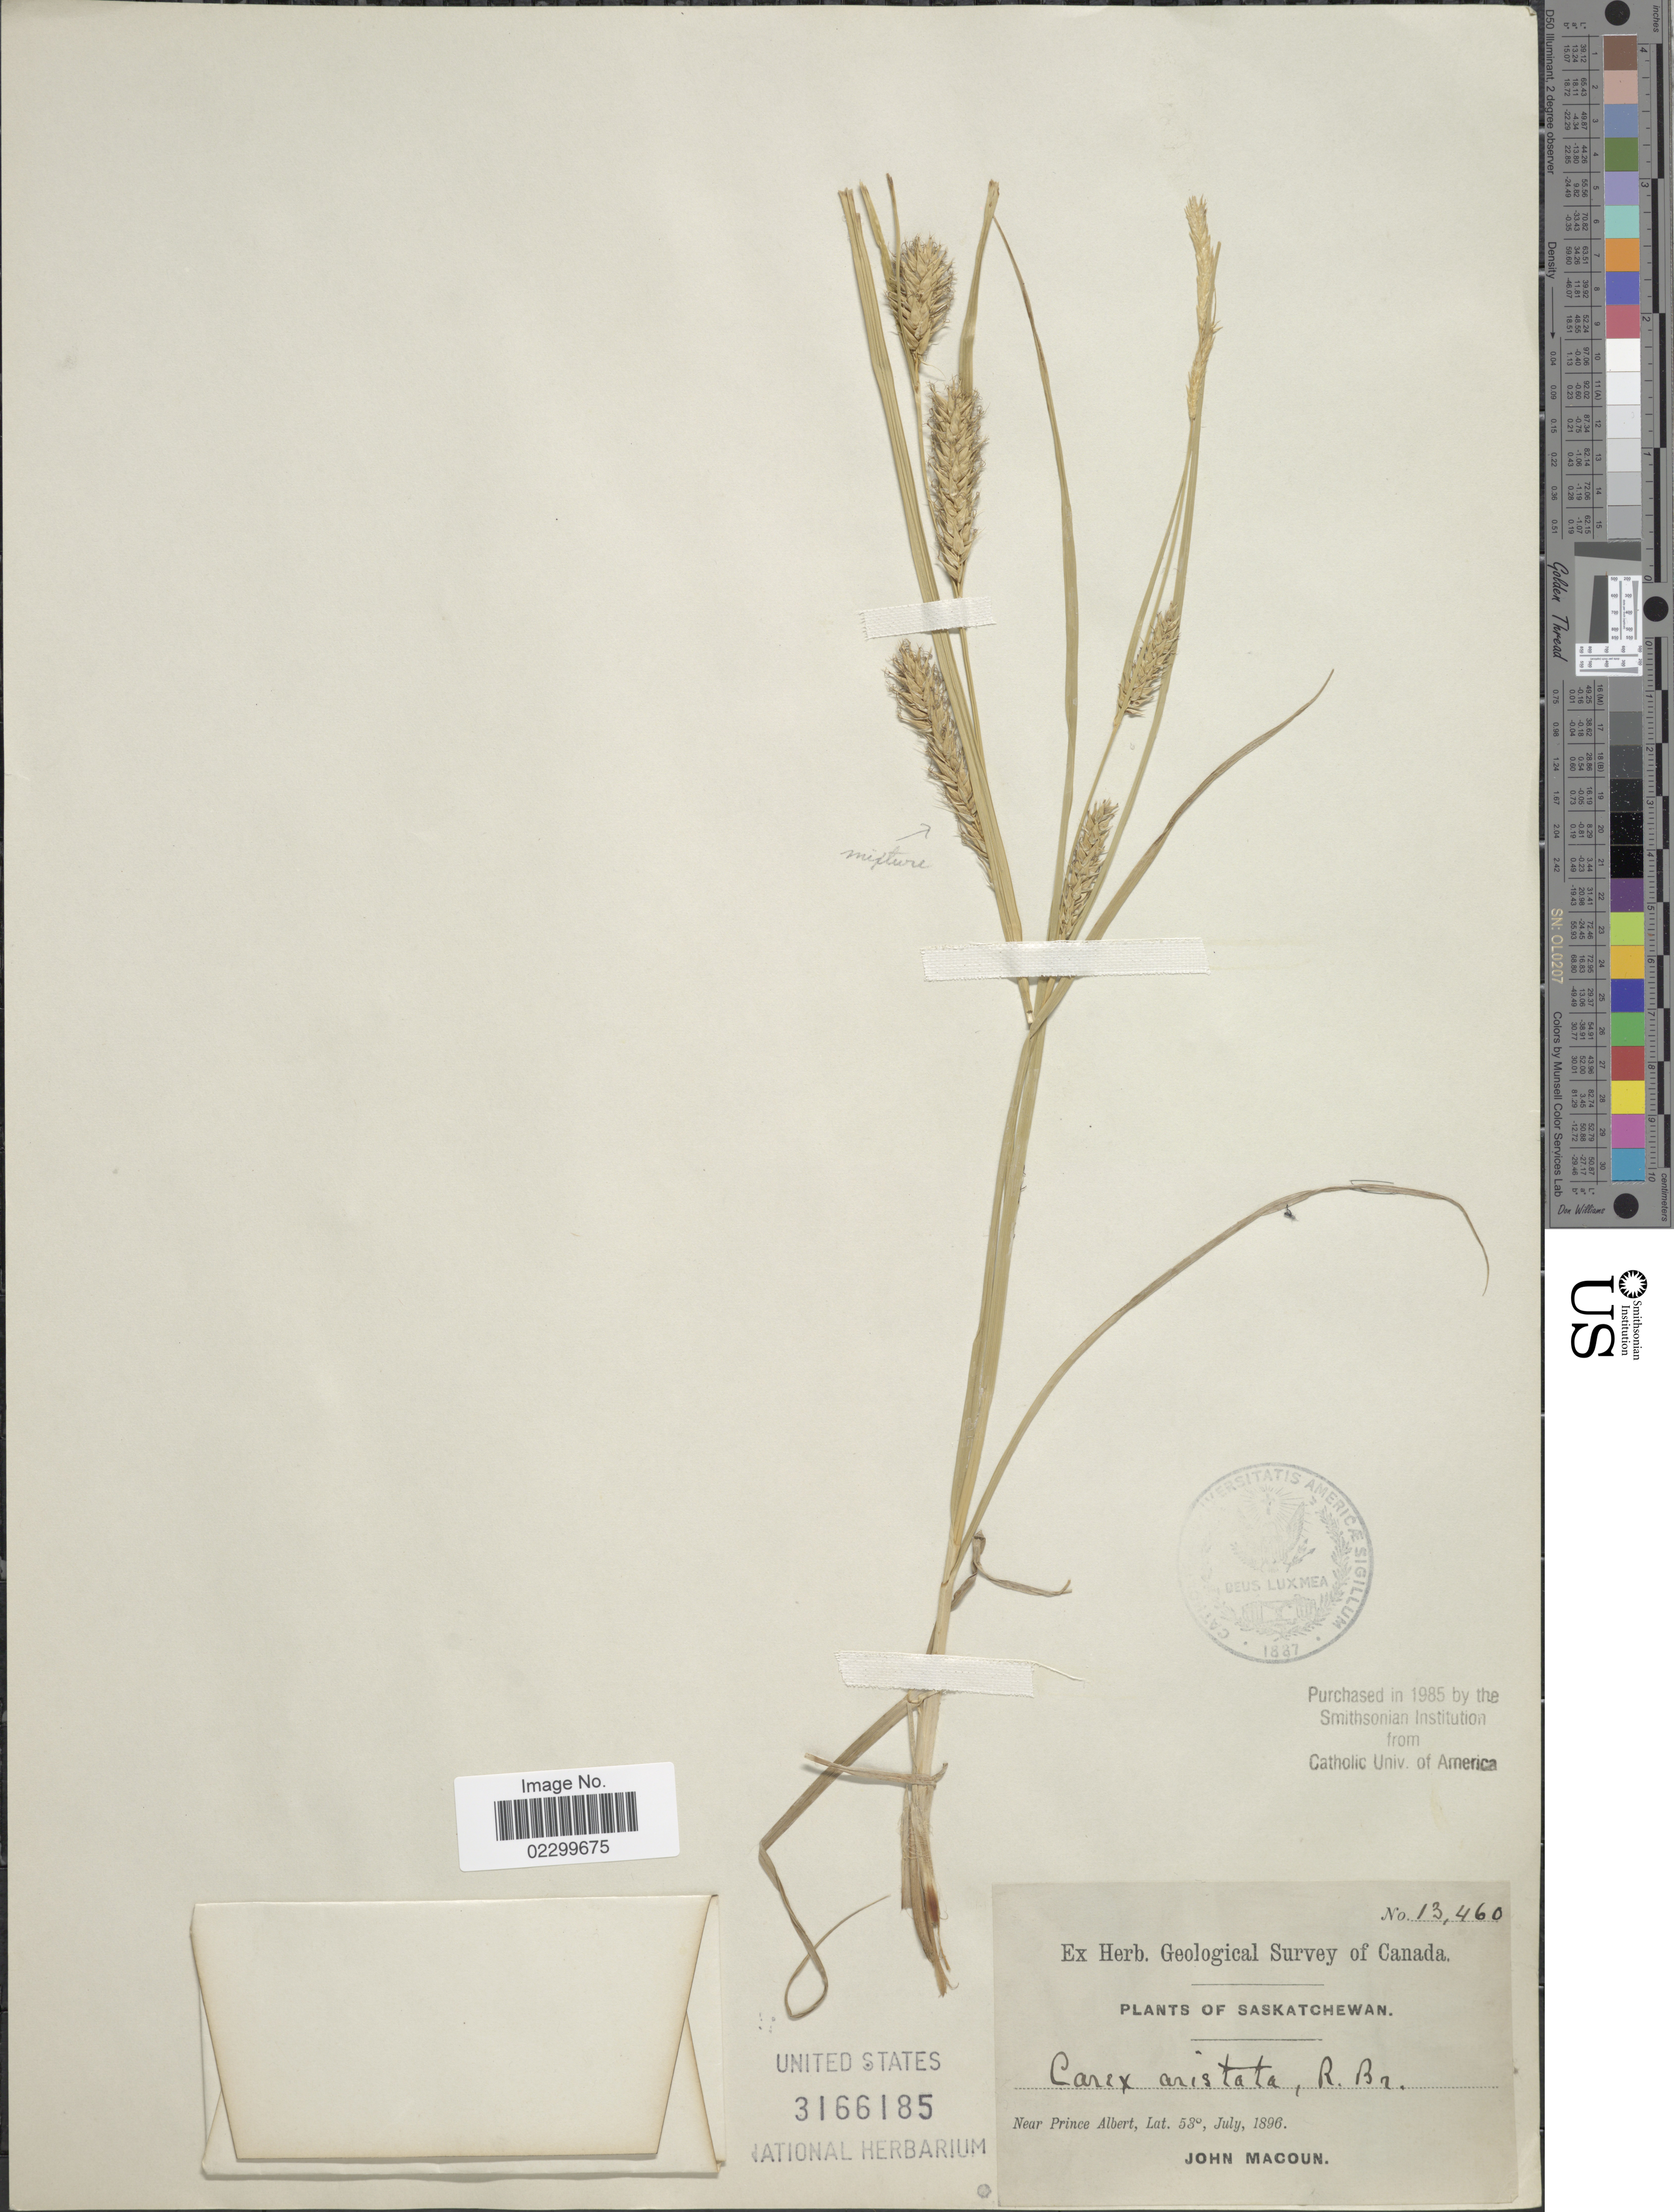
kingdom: Plantae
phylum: Tracheophyta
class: Liliopsida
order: Poales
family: Cyperaceae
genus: Carex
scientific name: Carex atherodes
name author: Spreng.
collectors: J. Macoun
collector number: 13460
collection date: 1896-07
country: Canada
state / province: Saskatchewan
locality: New Prince Albert.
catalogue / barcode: US 3166185